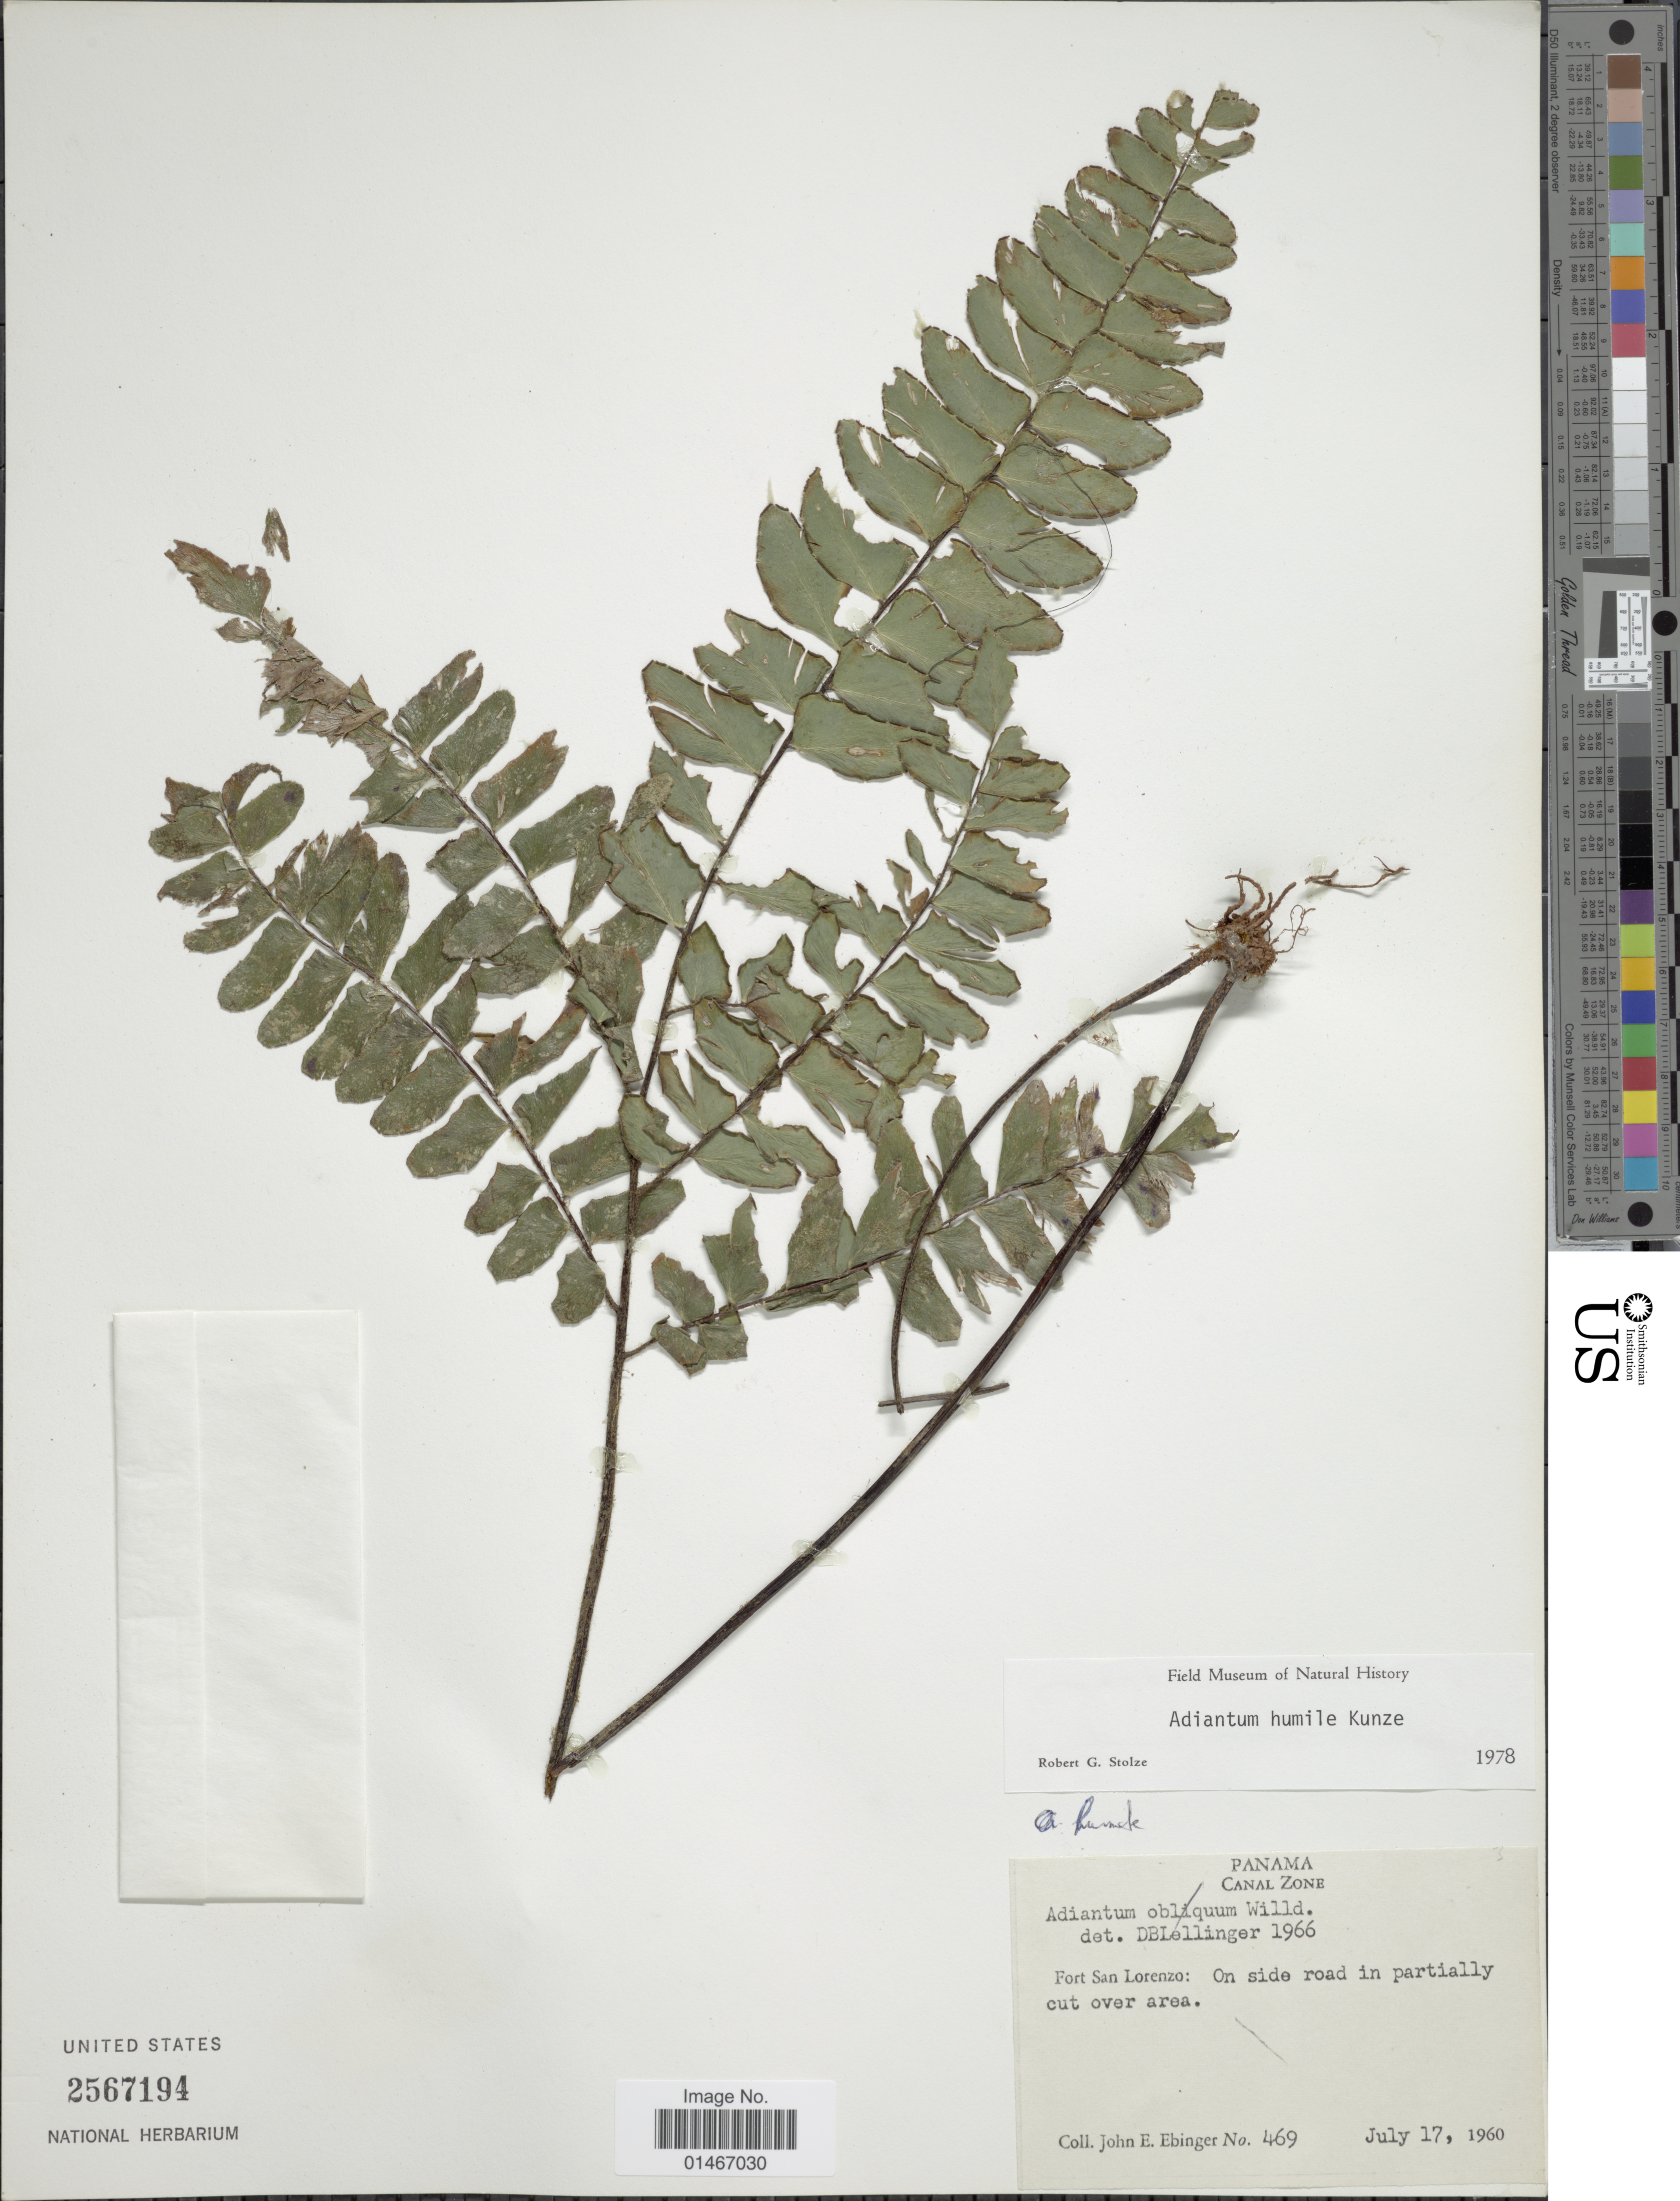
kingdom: Plantae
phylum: Tracheophyta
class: Polypodiopsida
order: Polypodiales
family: Pteridaceae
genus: Adiantum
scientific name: Adiantum killipii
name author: Maxon & Weath.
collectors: J. Ebinger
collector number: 469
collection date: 1960-07-17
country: Panama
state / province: Colón / Panamá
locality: Canal Zone. Fort San Lorenzo: On side road in partially cut over area.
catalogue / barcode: US 2567194